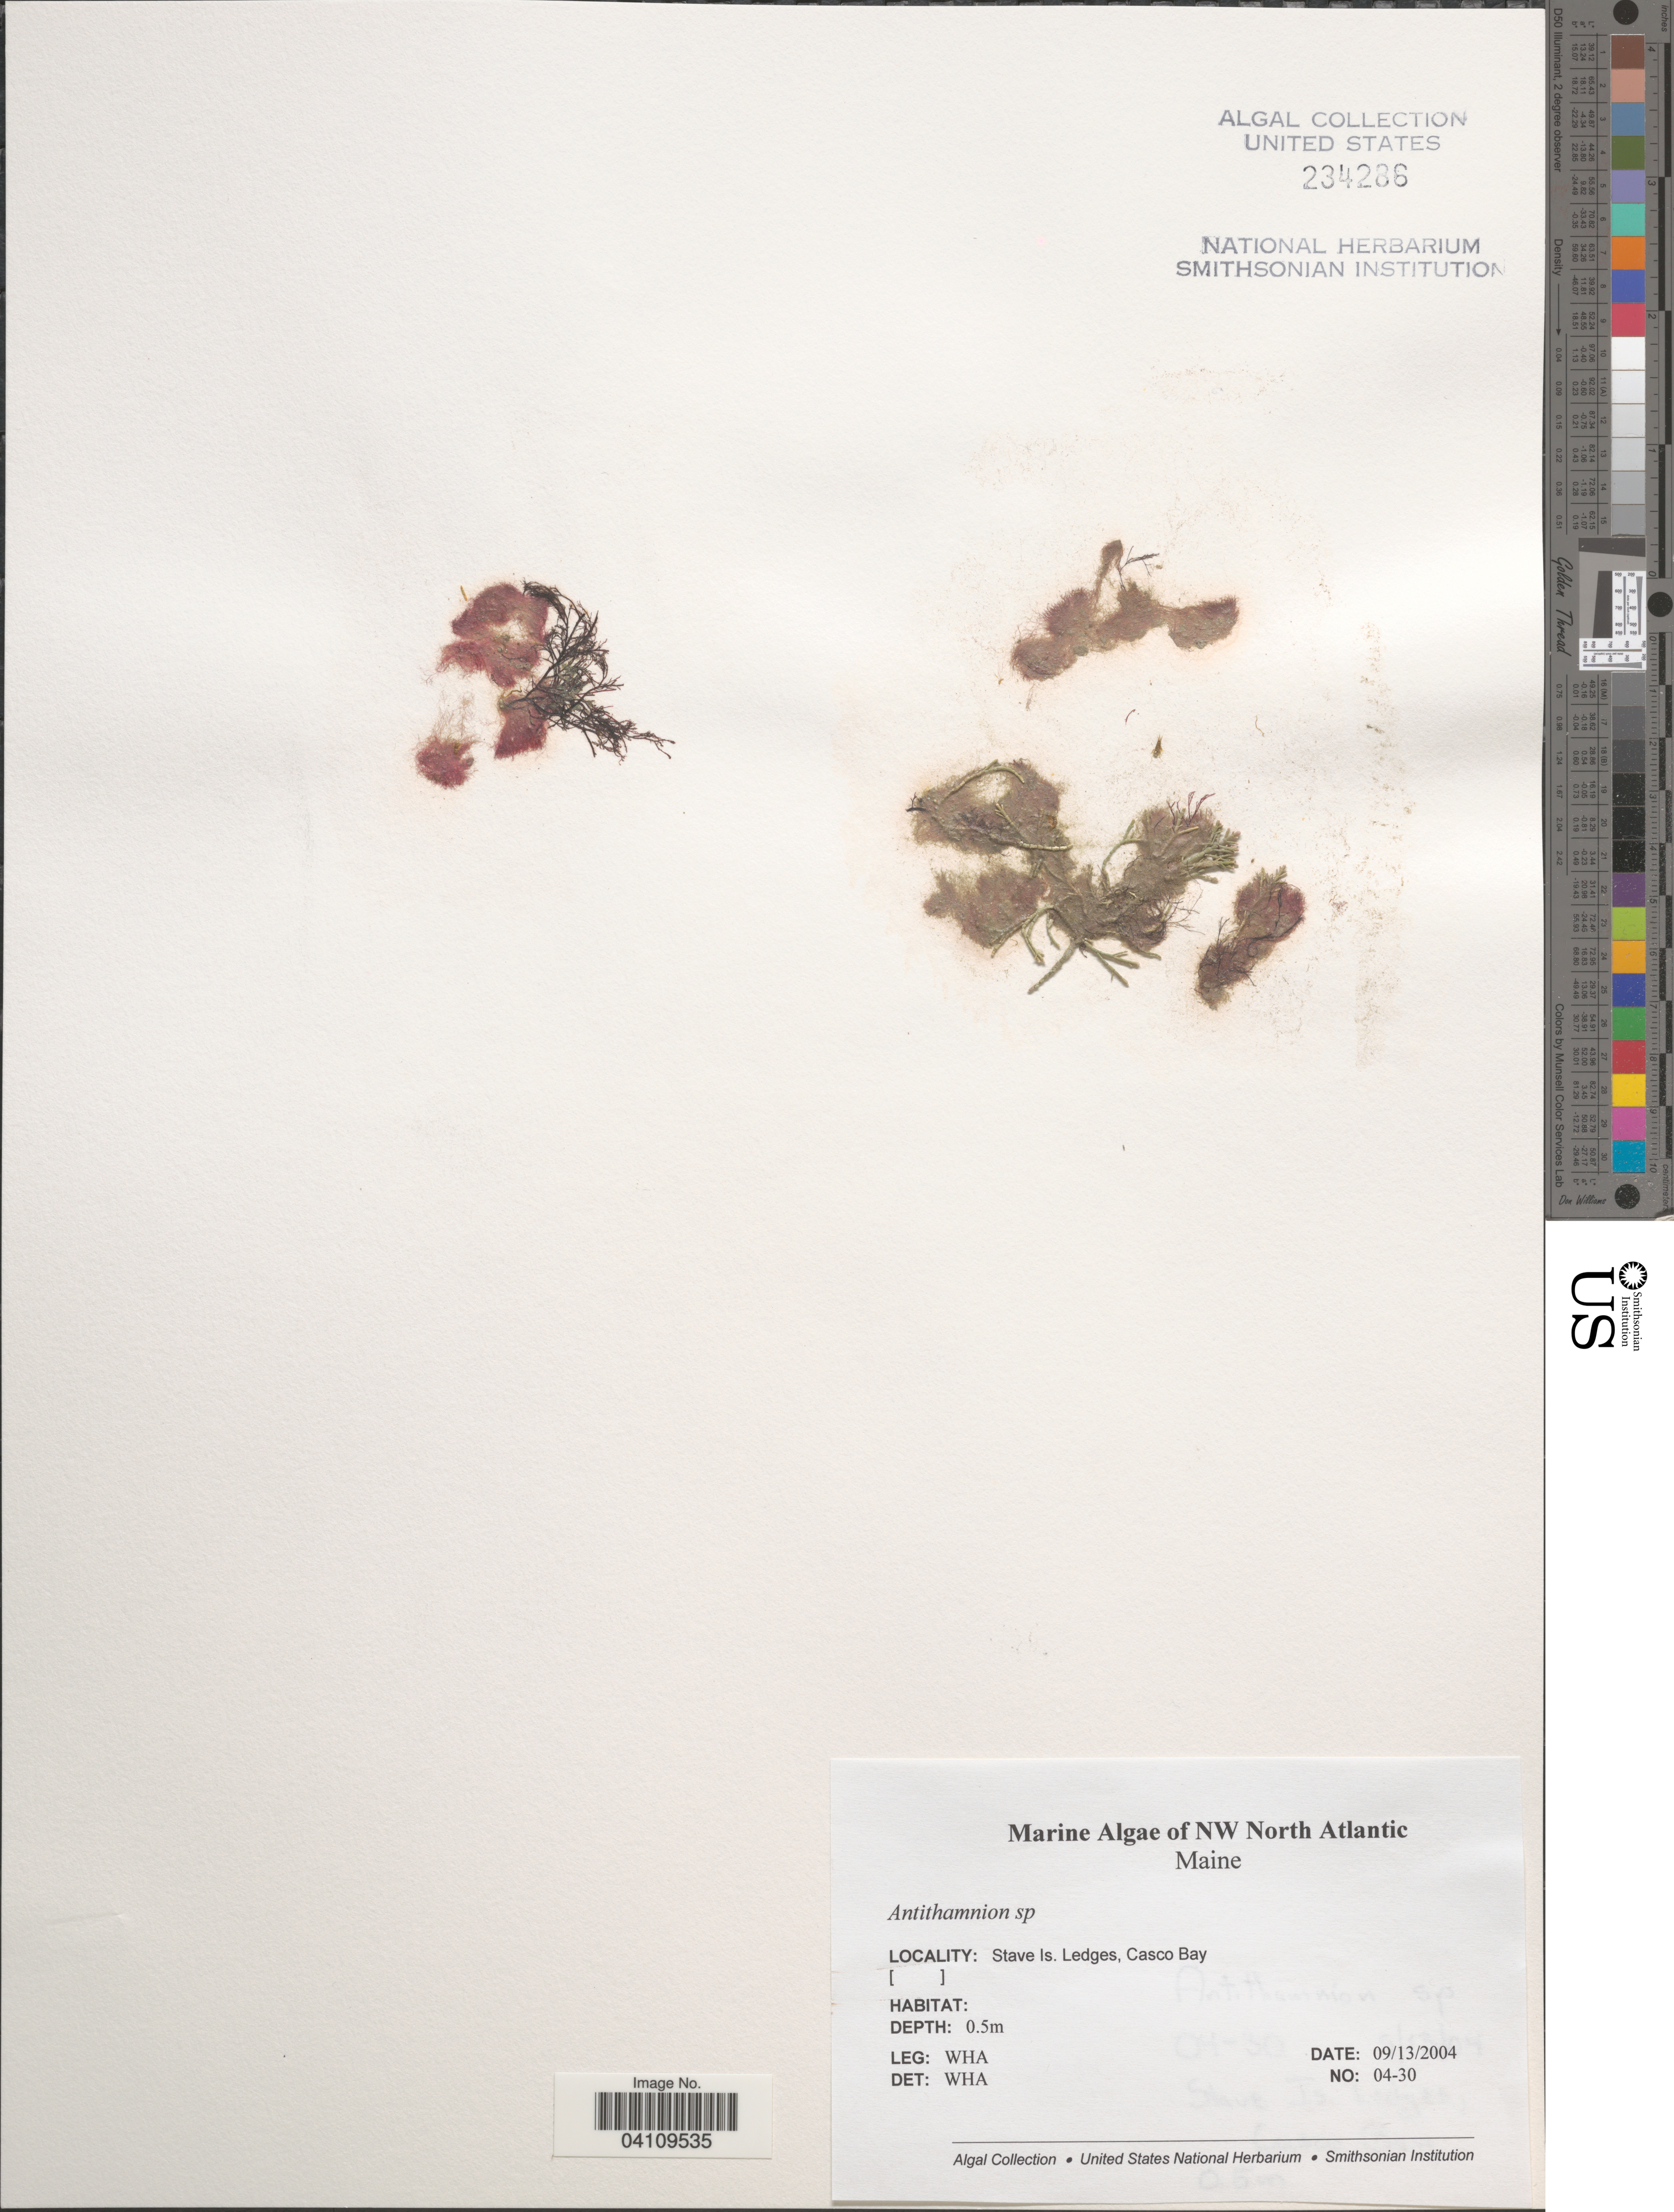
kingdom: Plantae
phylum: Rhodophyta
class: Florideophyceae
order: Ceramiales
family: Ceramiaceae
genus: Antithamnion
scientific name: Antithamnion sp.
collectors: W. H. Adey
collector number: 04-30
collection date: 2004-09-13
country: United States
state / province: Maine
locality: NW North Atlantic. Stave Is. Ledges, Casco Bay.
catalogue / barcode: US 234286